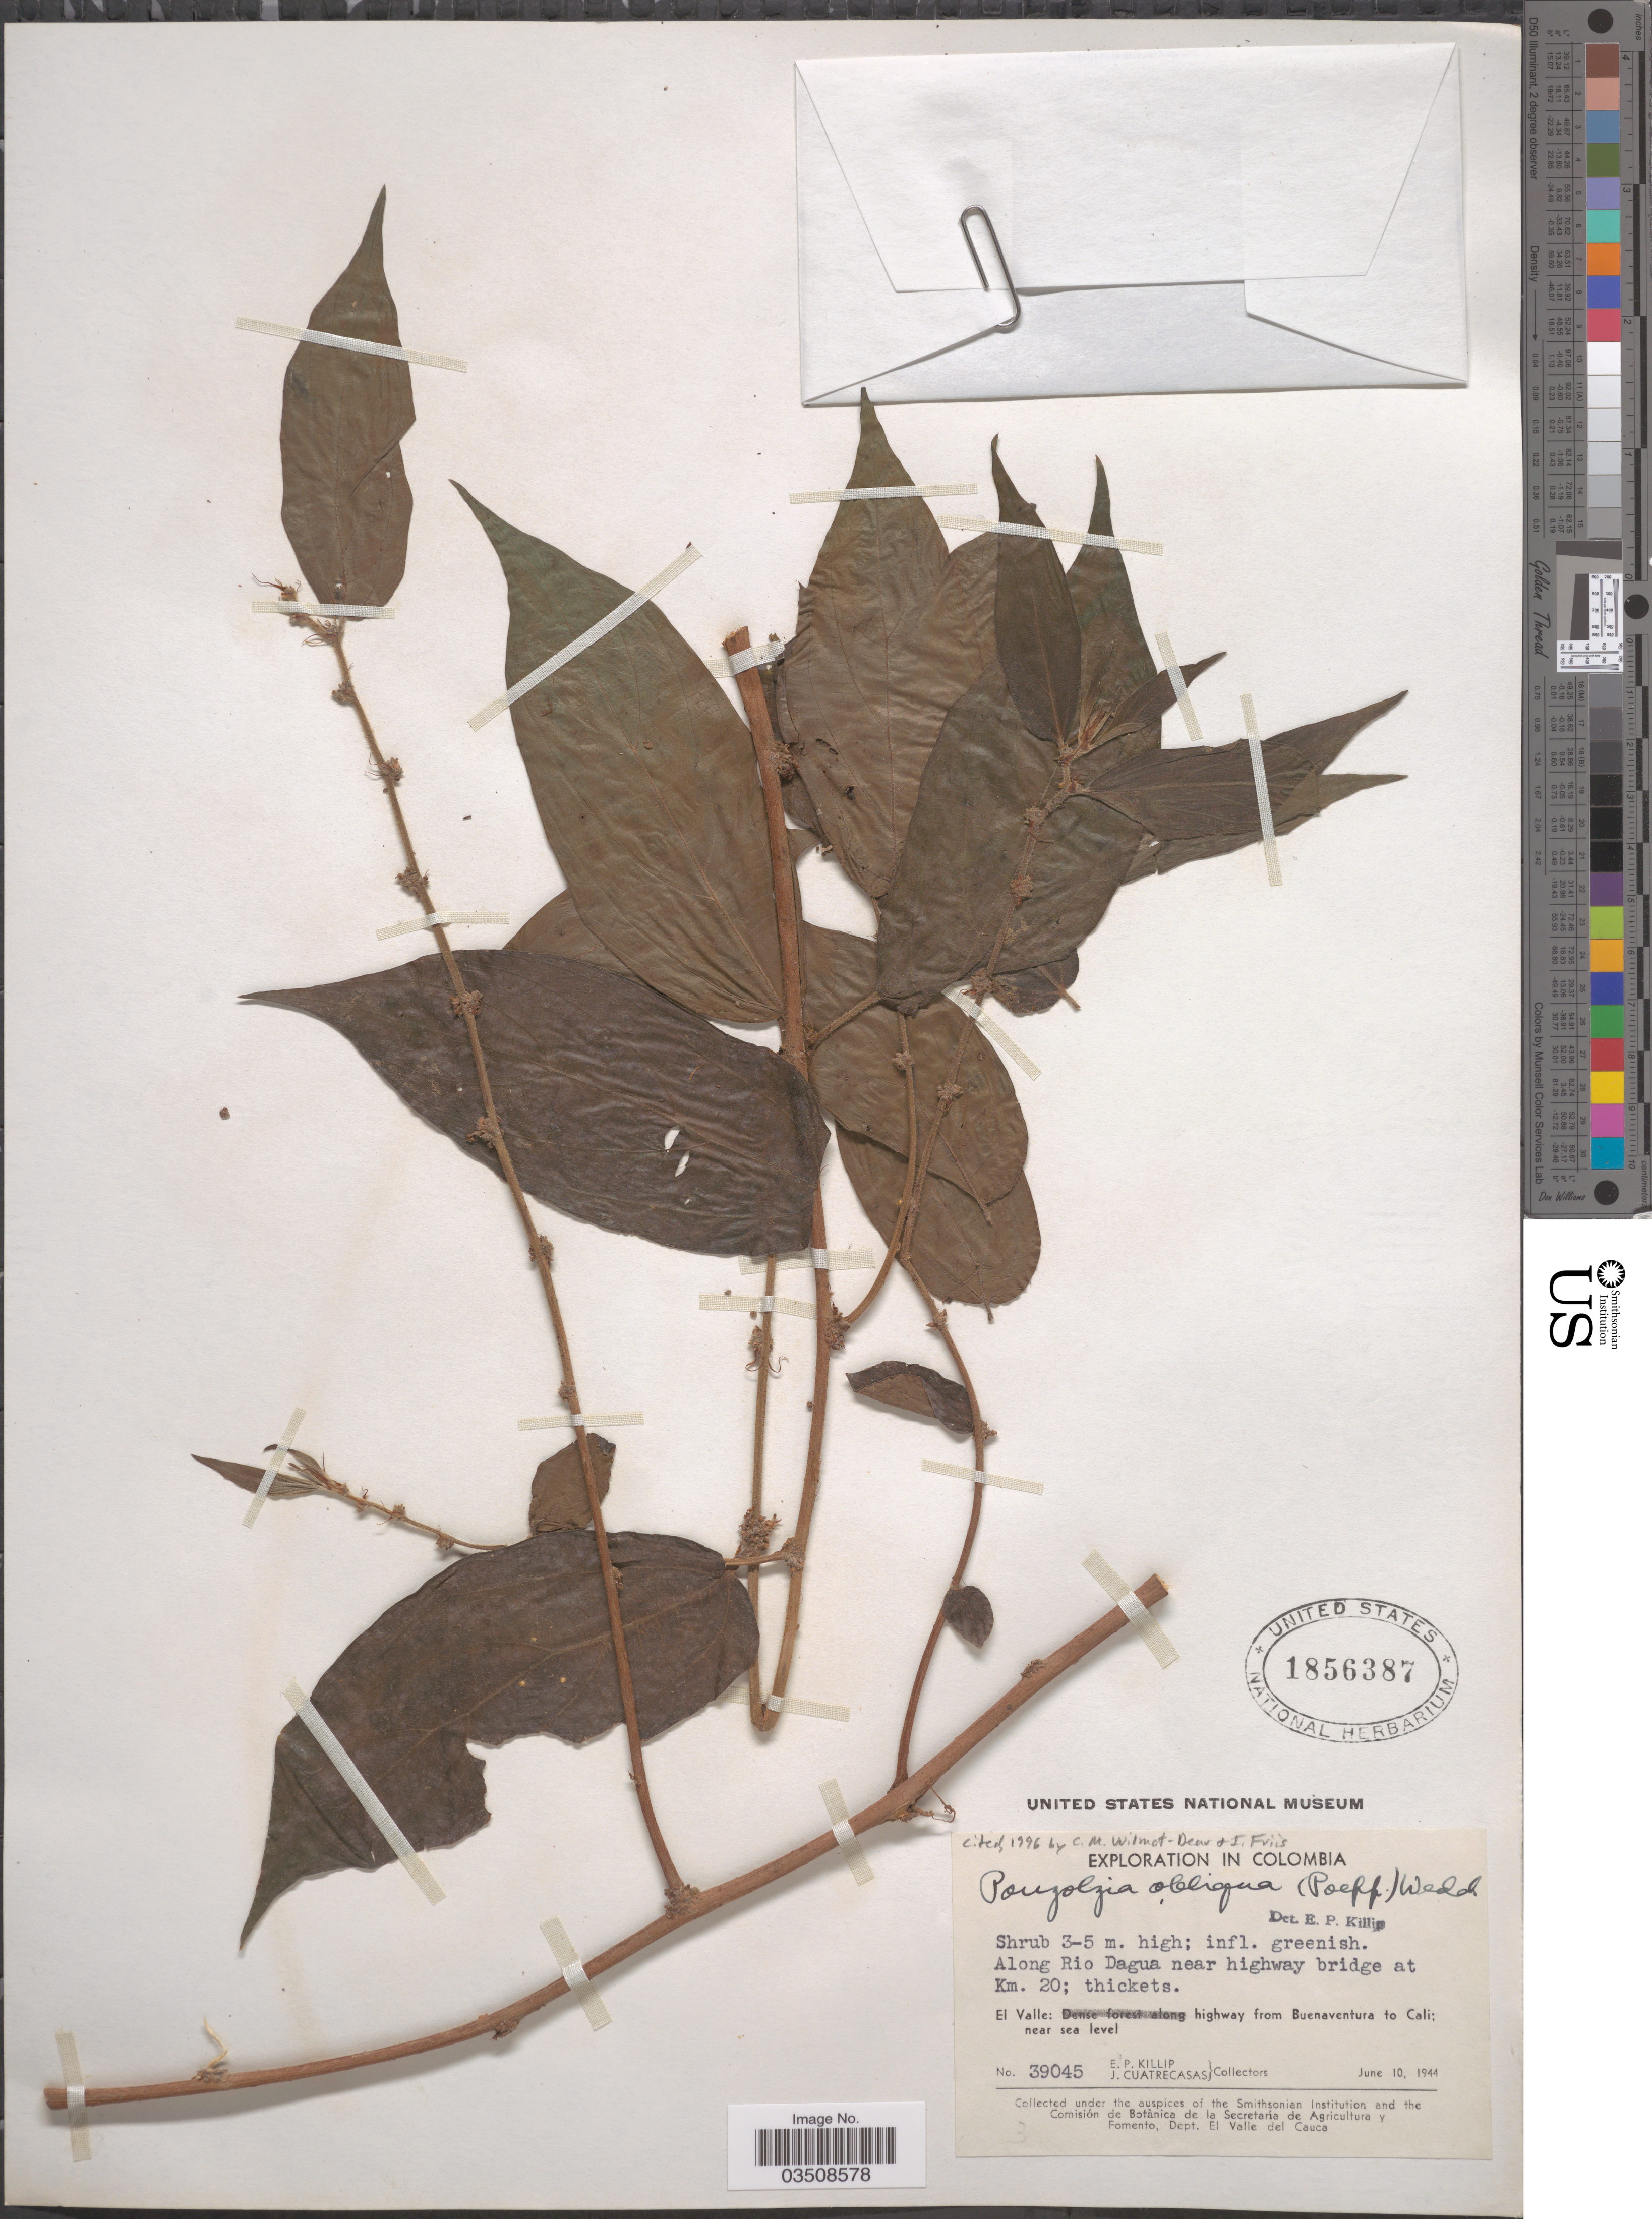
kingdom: Plantae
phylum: Tracheophyta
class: Magnoliopsida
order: Rosales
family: Urticaceae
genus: Pouzolzia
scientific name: Pouzolzia obliqua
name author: (Poepp.) Gaudich.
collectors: E. P. Killip & J. Cuatrecasas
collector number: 39045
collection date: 1944-06-10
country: Colombia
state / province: Valle del Cauca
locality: Along Rio Dagua near highway bridge at Km. 20. El Valle: highway from Buenaventura to Cali.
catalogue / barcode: US 1856387